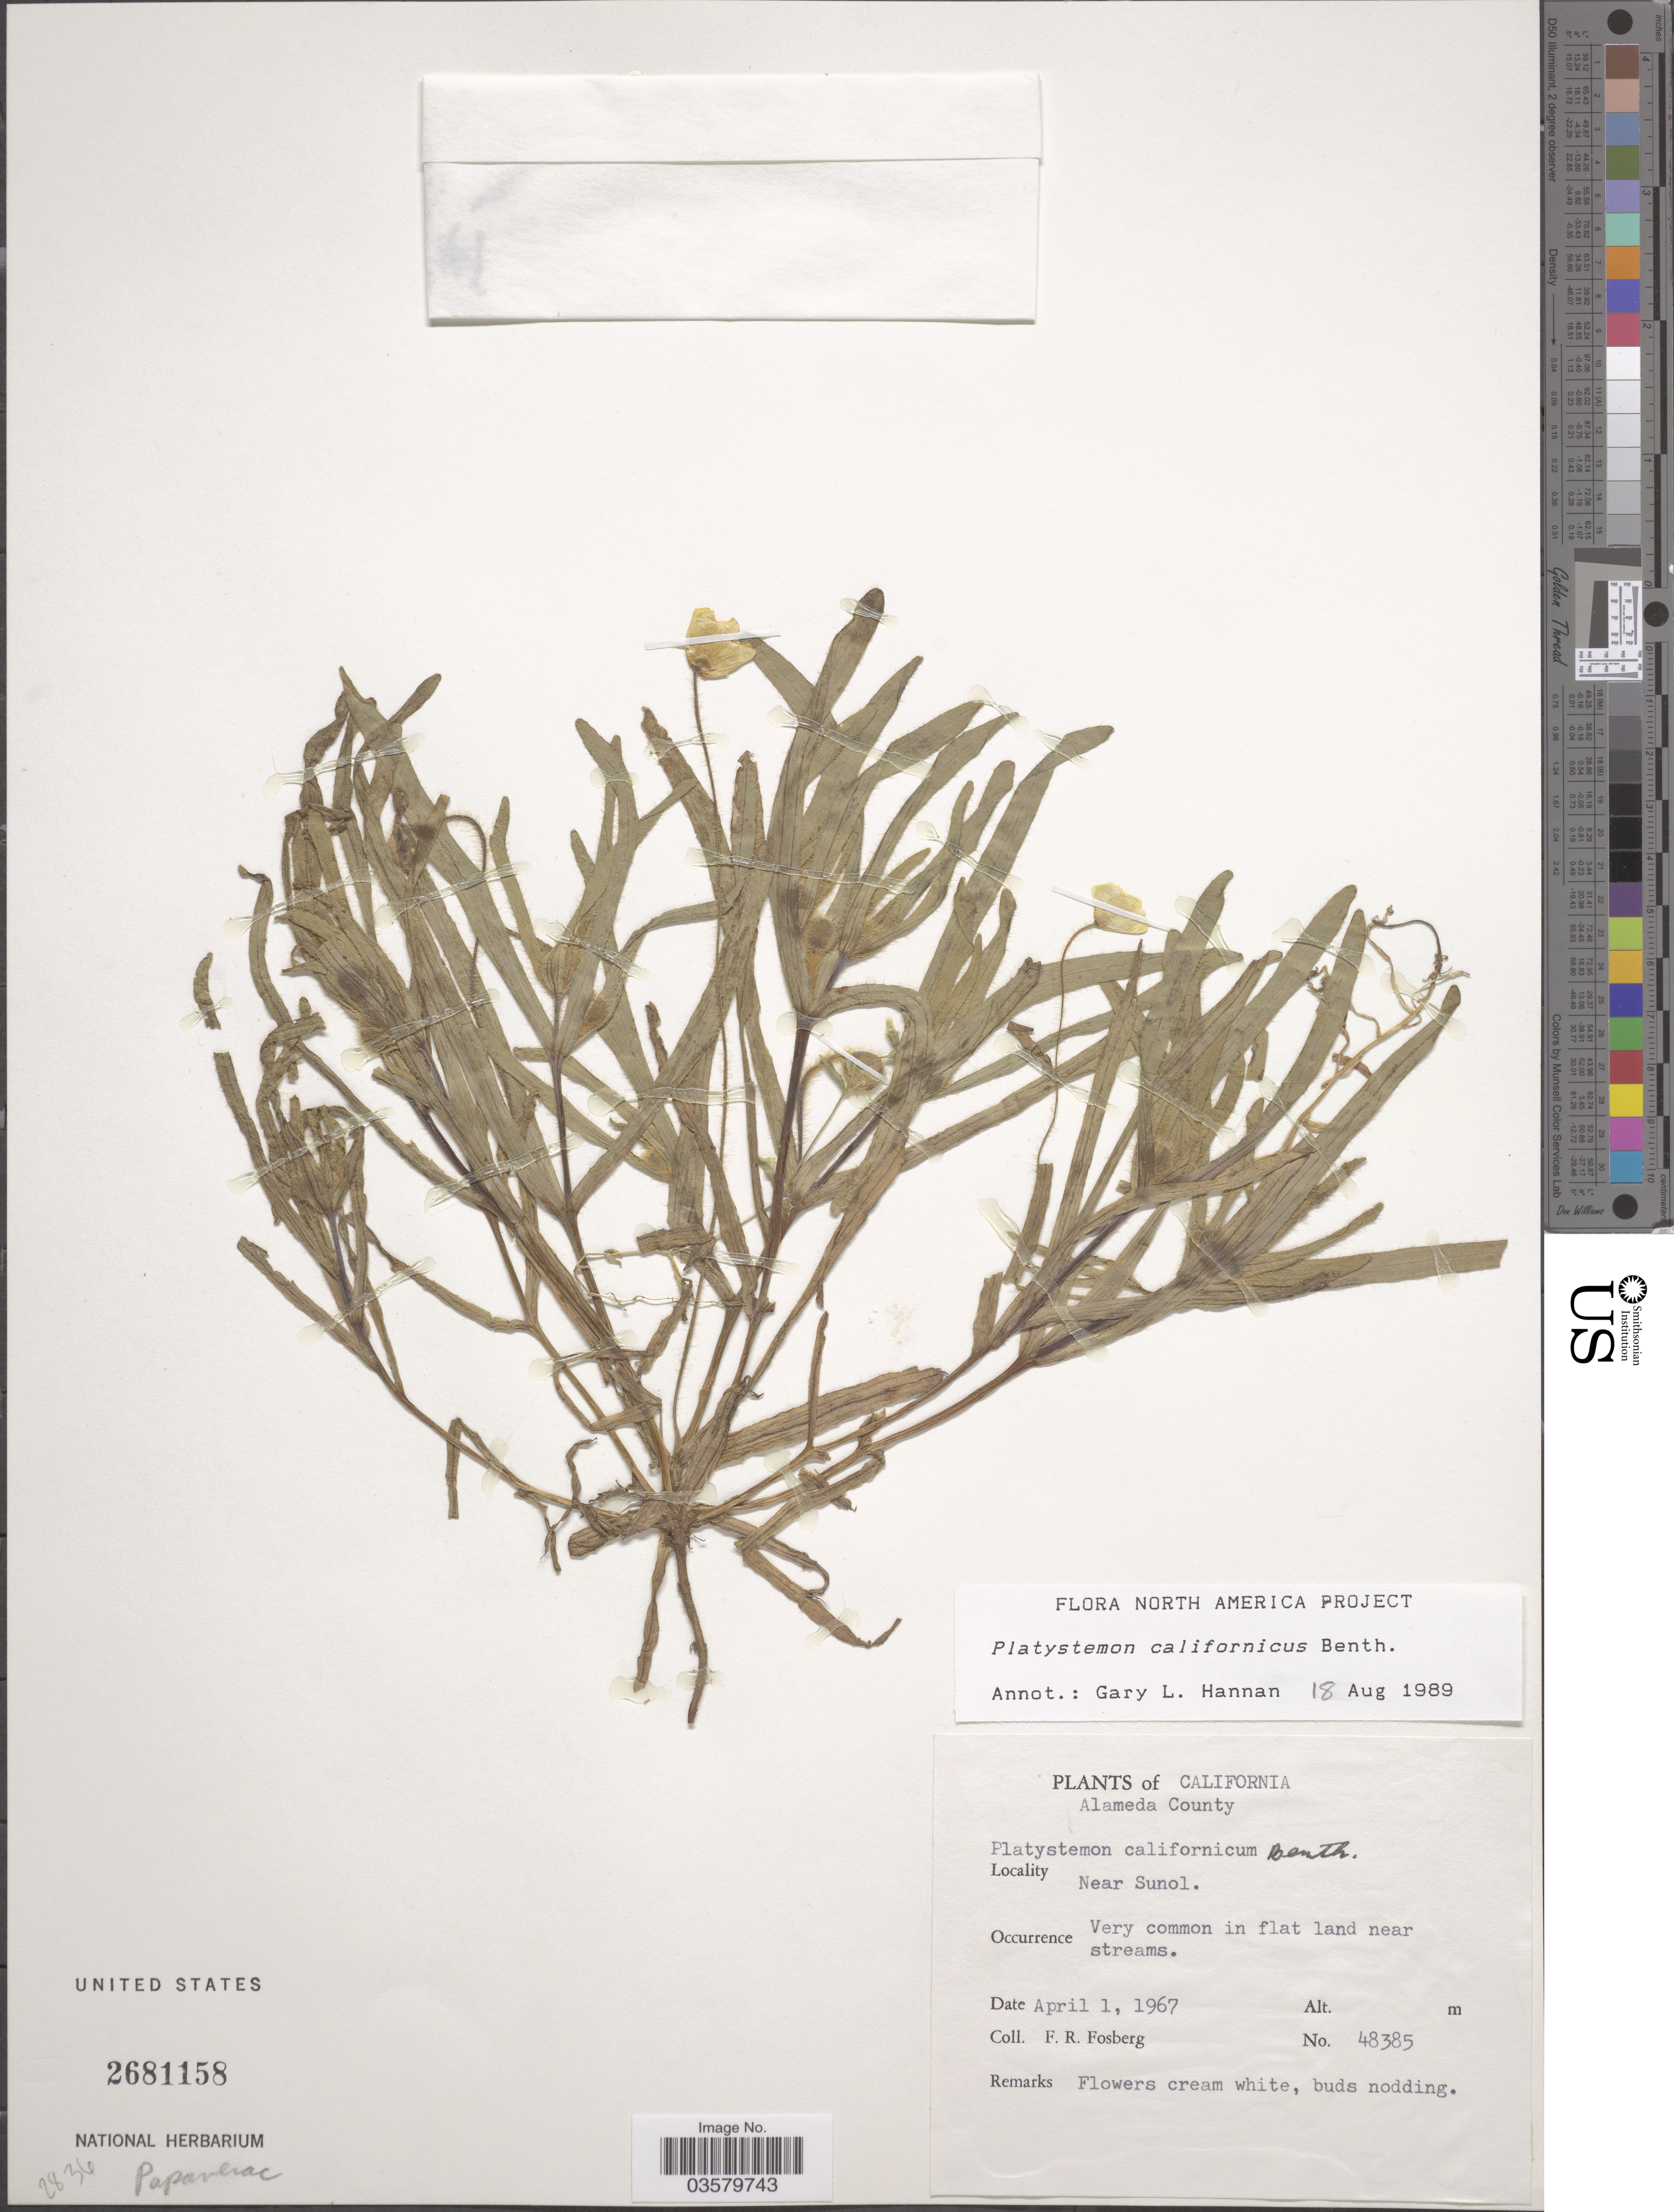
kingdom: Plantae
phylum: Tracheophyta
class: Magnoliopsida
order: Ranunculales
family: Papaveraceae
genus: Platystemon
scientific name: Platystemon californicus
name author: Benth.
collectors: F. R. Fosberg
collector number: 48385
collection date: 1967-04-01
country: United States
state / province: California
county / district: Alameda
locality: Alameda County. Near Sunol.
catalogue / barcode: US 2681158